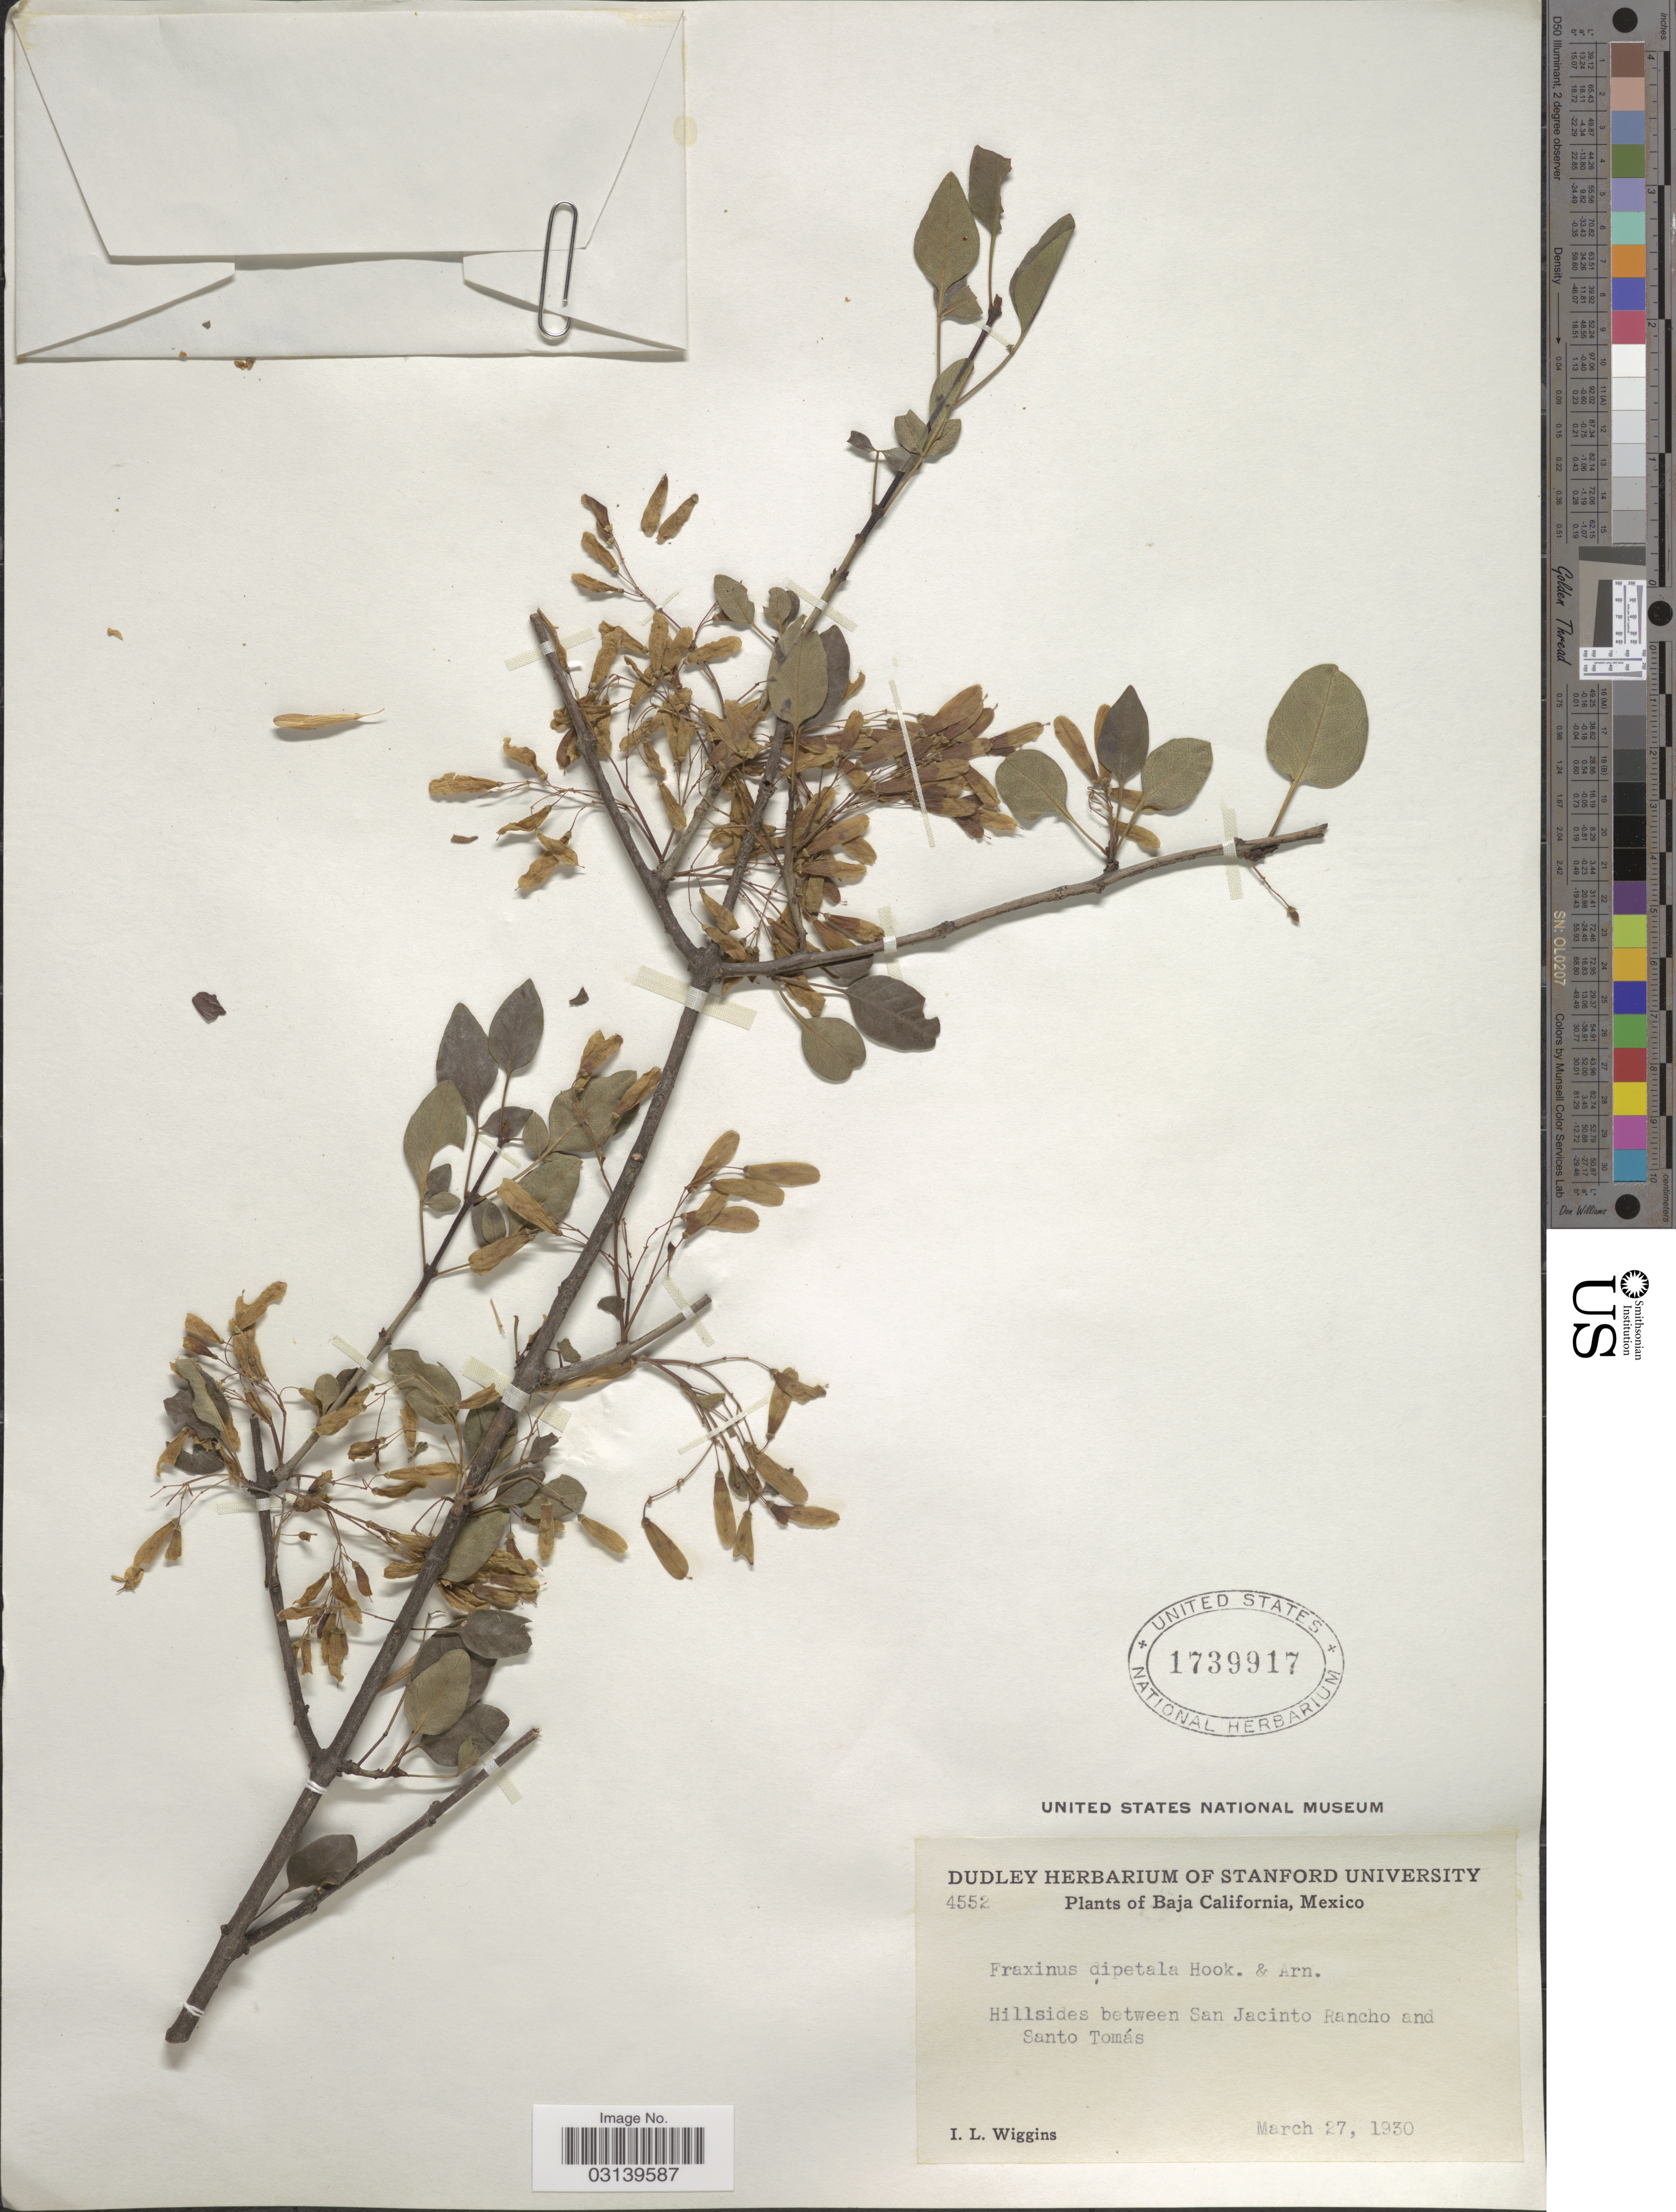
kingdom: Plantae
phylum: Tracheophyta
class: Magnoliopsida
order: Lamiales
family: Oleaceae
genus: Fraxinus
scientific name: Fraxinus dipetala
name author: Hook. & Arn.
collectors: I. L. Wiggins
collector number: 4552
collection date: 1930-03-27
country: Mexico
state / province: Baja California Norte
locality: Hillsides between San Jacinto Rancho and Santo Tomás.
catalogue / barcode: US 1739917